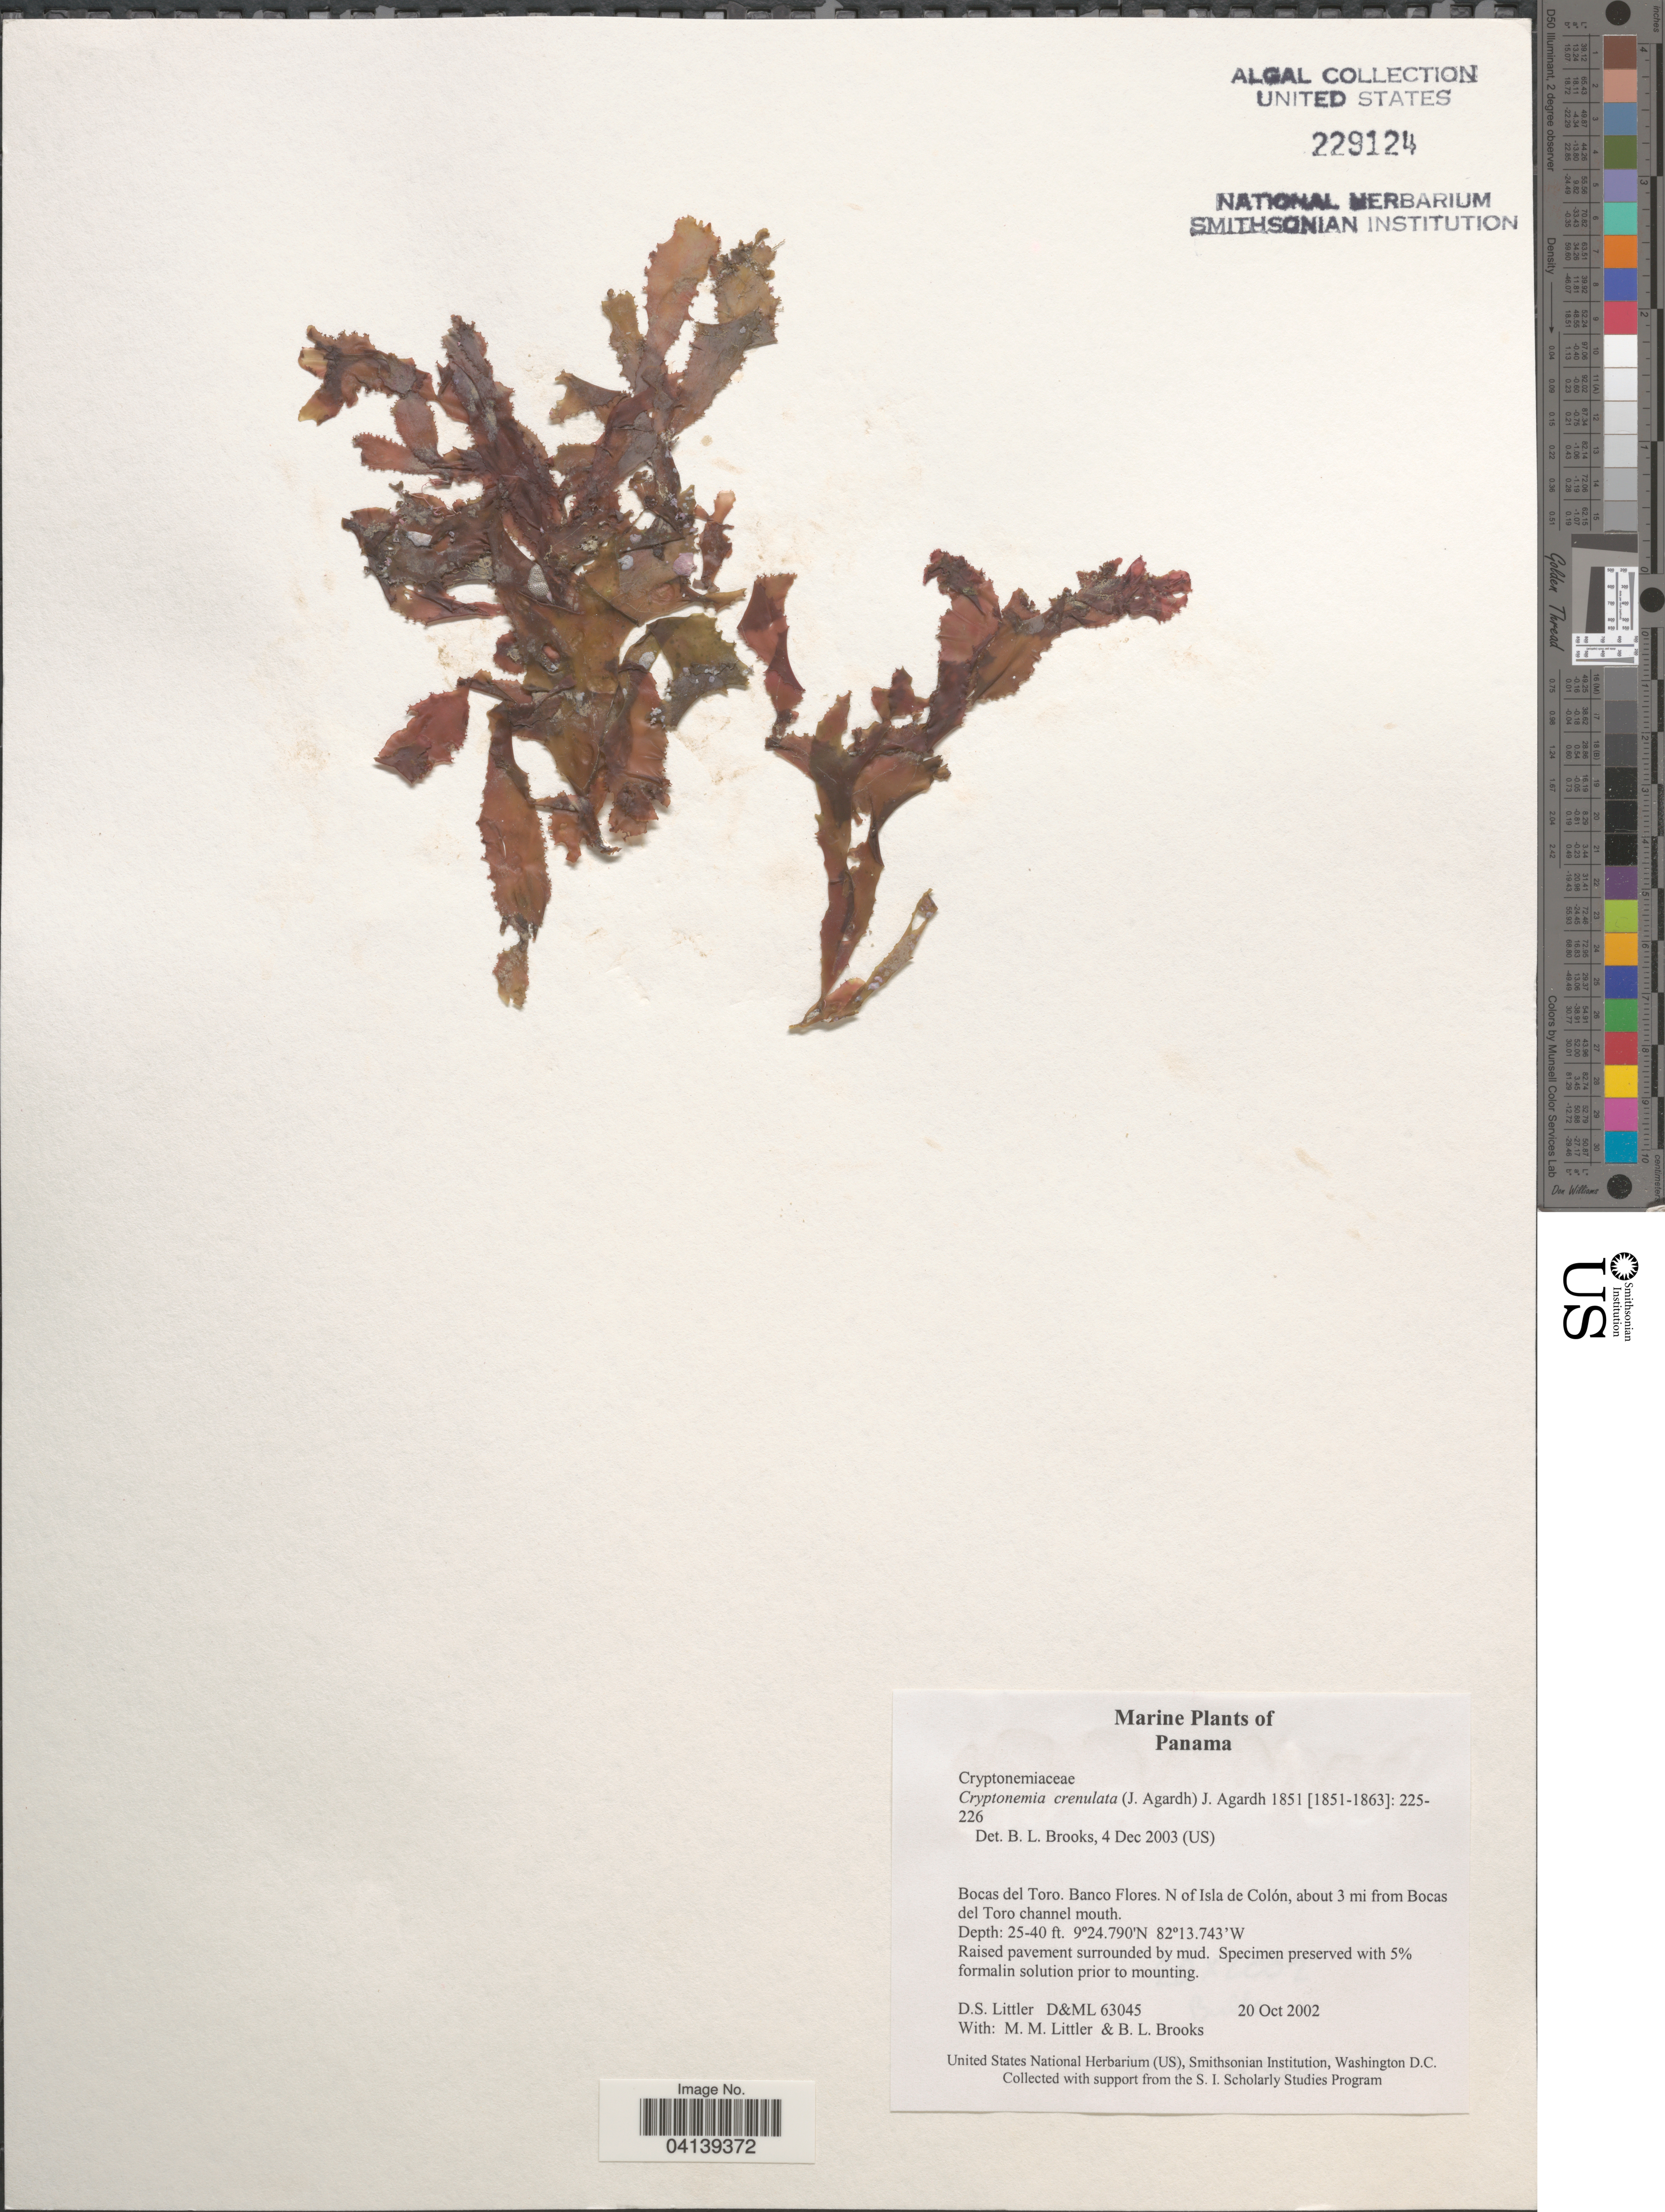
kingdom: Plantae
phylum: Rhodophyta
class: Florideophyceae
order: Halymeniales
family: Halymeniaceae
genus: Cryptonemia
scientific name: Cryptonemia crenulata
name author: (J. Agardh) J. Agardh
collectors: D. S. Littler & B. Brooks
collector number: D&ML63045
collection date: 2002-10-20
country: Panama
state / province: Bocas del Toro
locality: Banco Flores. N of Isla de Colón, about 3 mi from Bocas del Toro channel mouth.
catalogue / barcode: US 229124